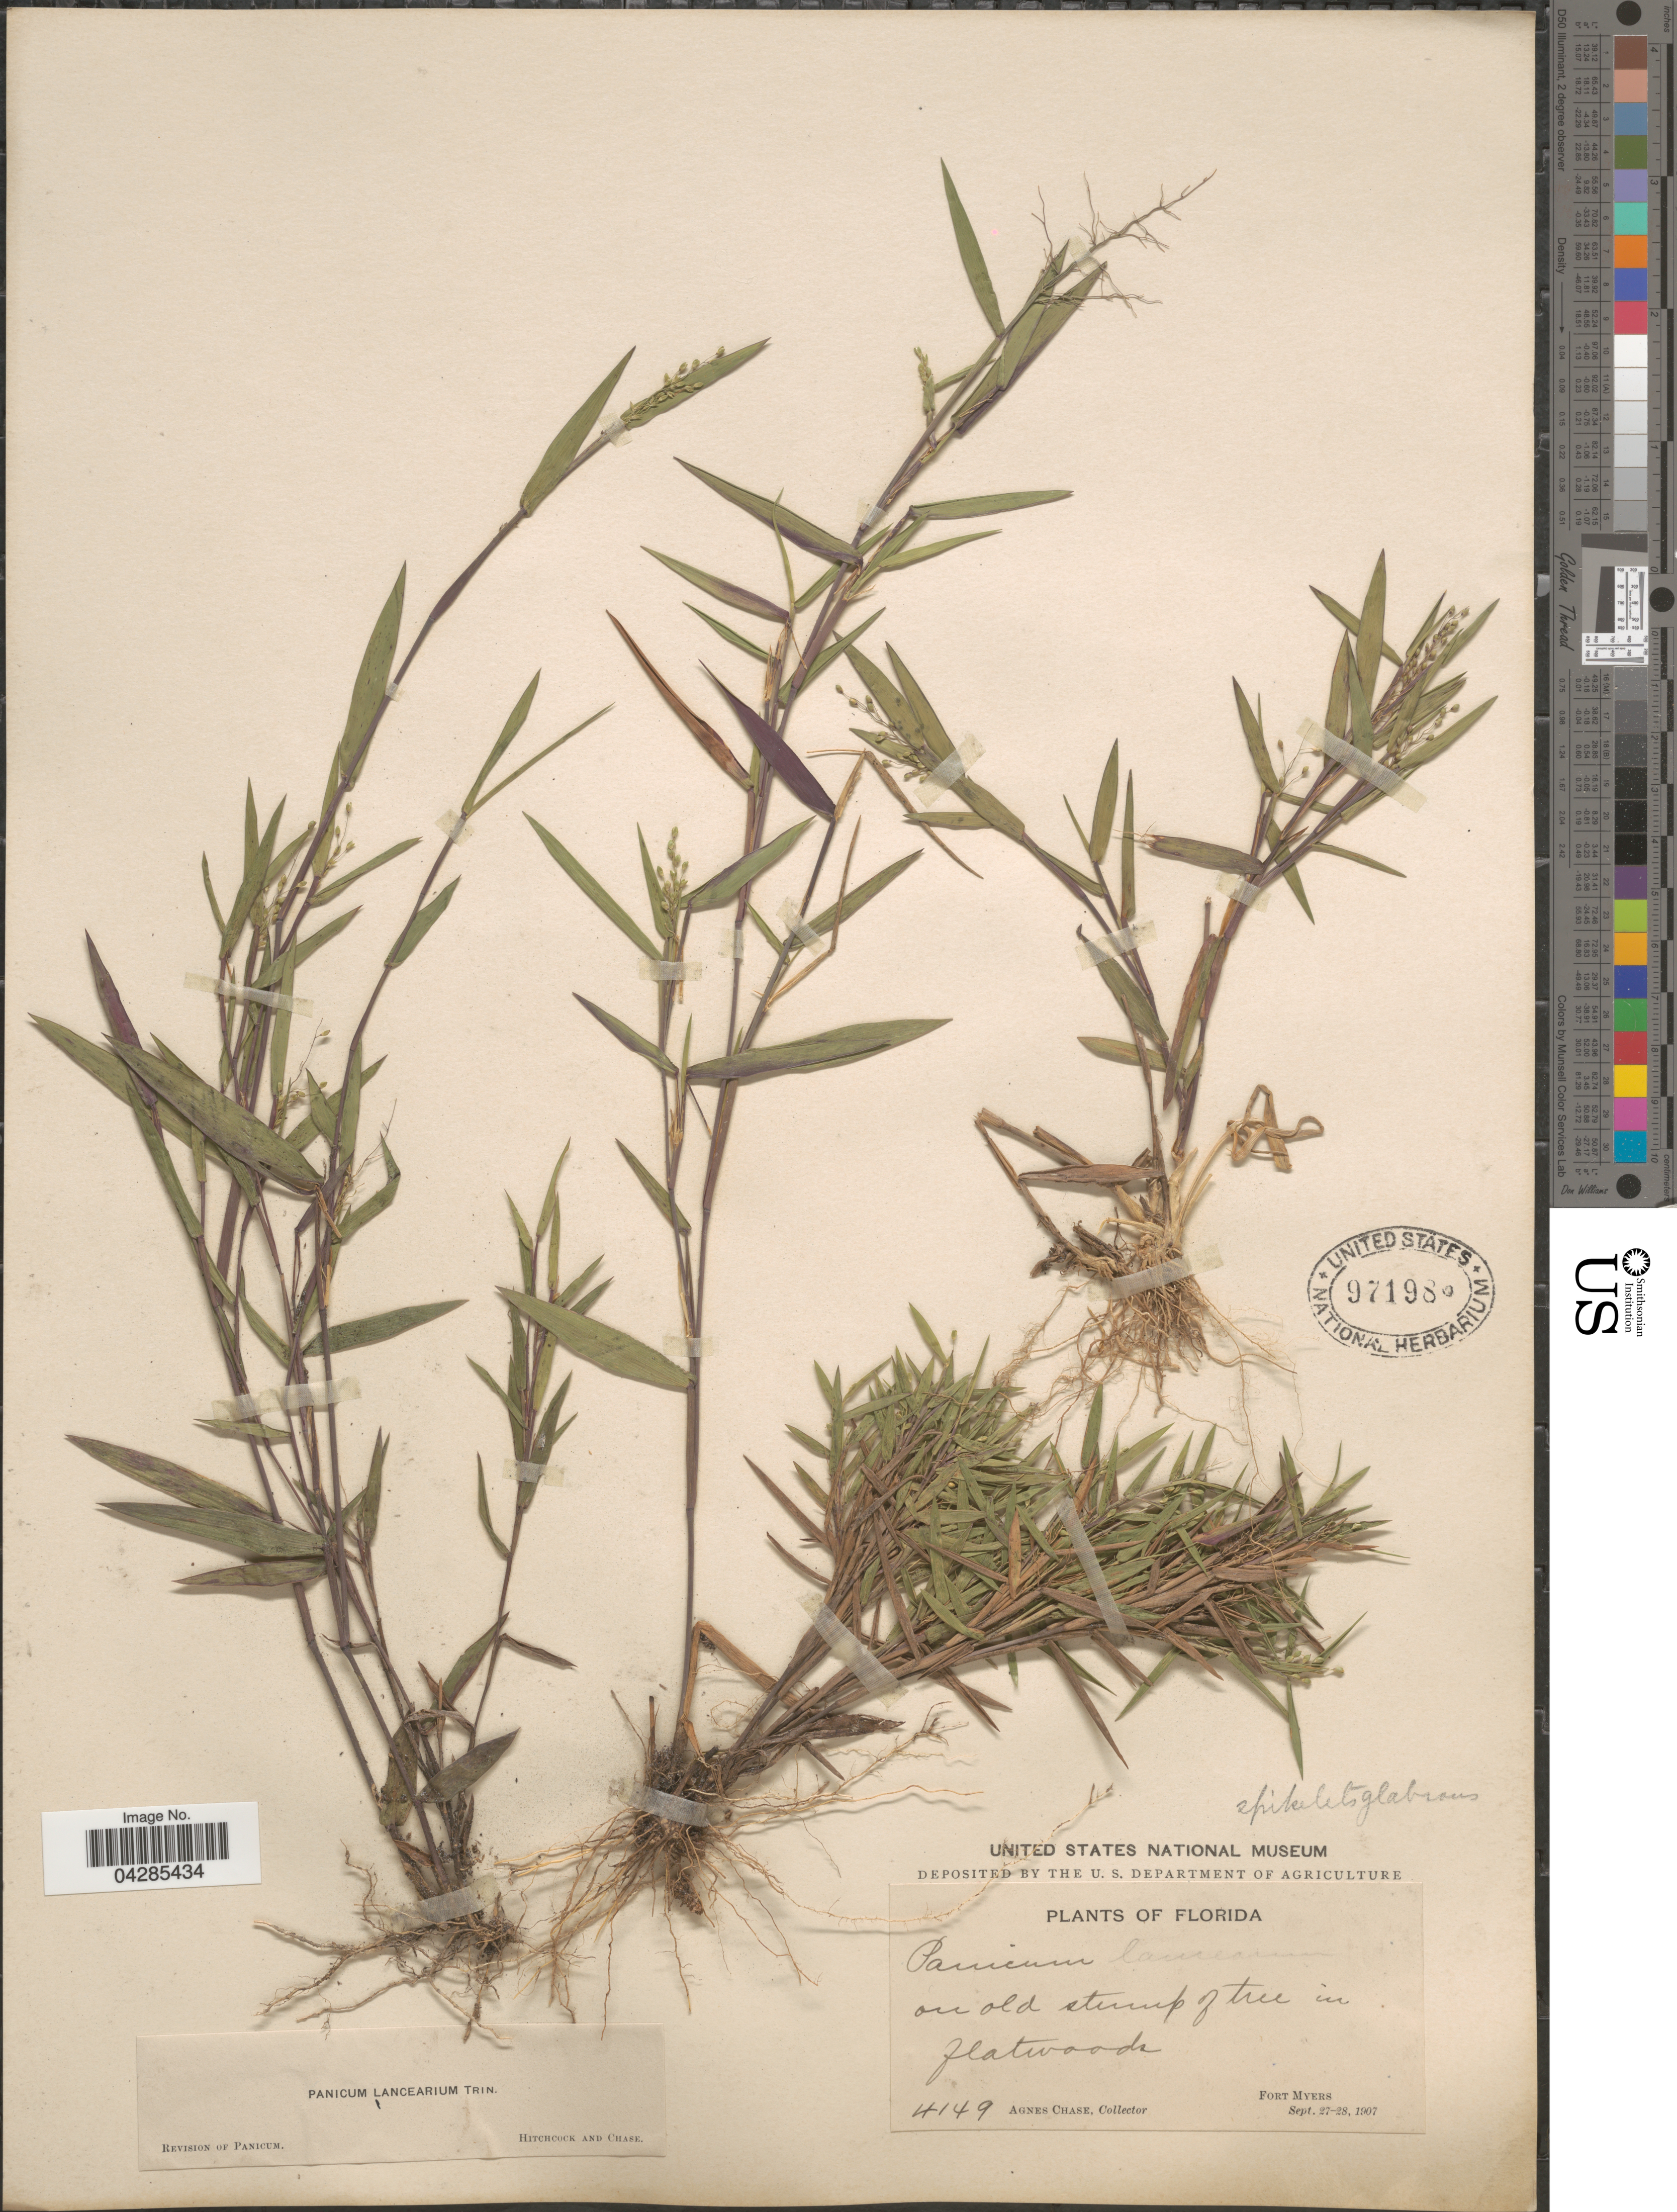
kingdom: Plantae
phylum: Tracheophyta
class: Liliopsida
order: Poales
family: Poaceae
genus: Dichanthelium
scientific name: Dichanthelium portoricense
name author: (Desv. ex Ham.) B.F. Hansen & Wunderlin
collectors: A. Chase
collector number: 4149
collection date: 1907-09-27/1907-09-28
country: United States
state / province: Florida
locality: Fort Myers.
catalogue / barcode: US 971980